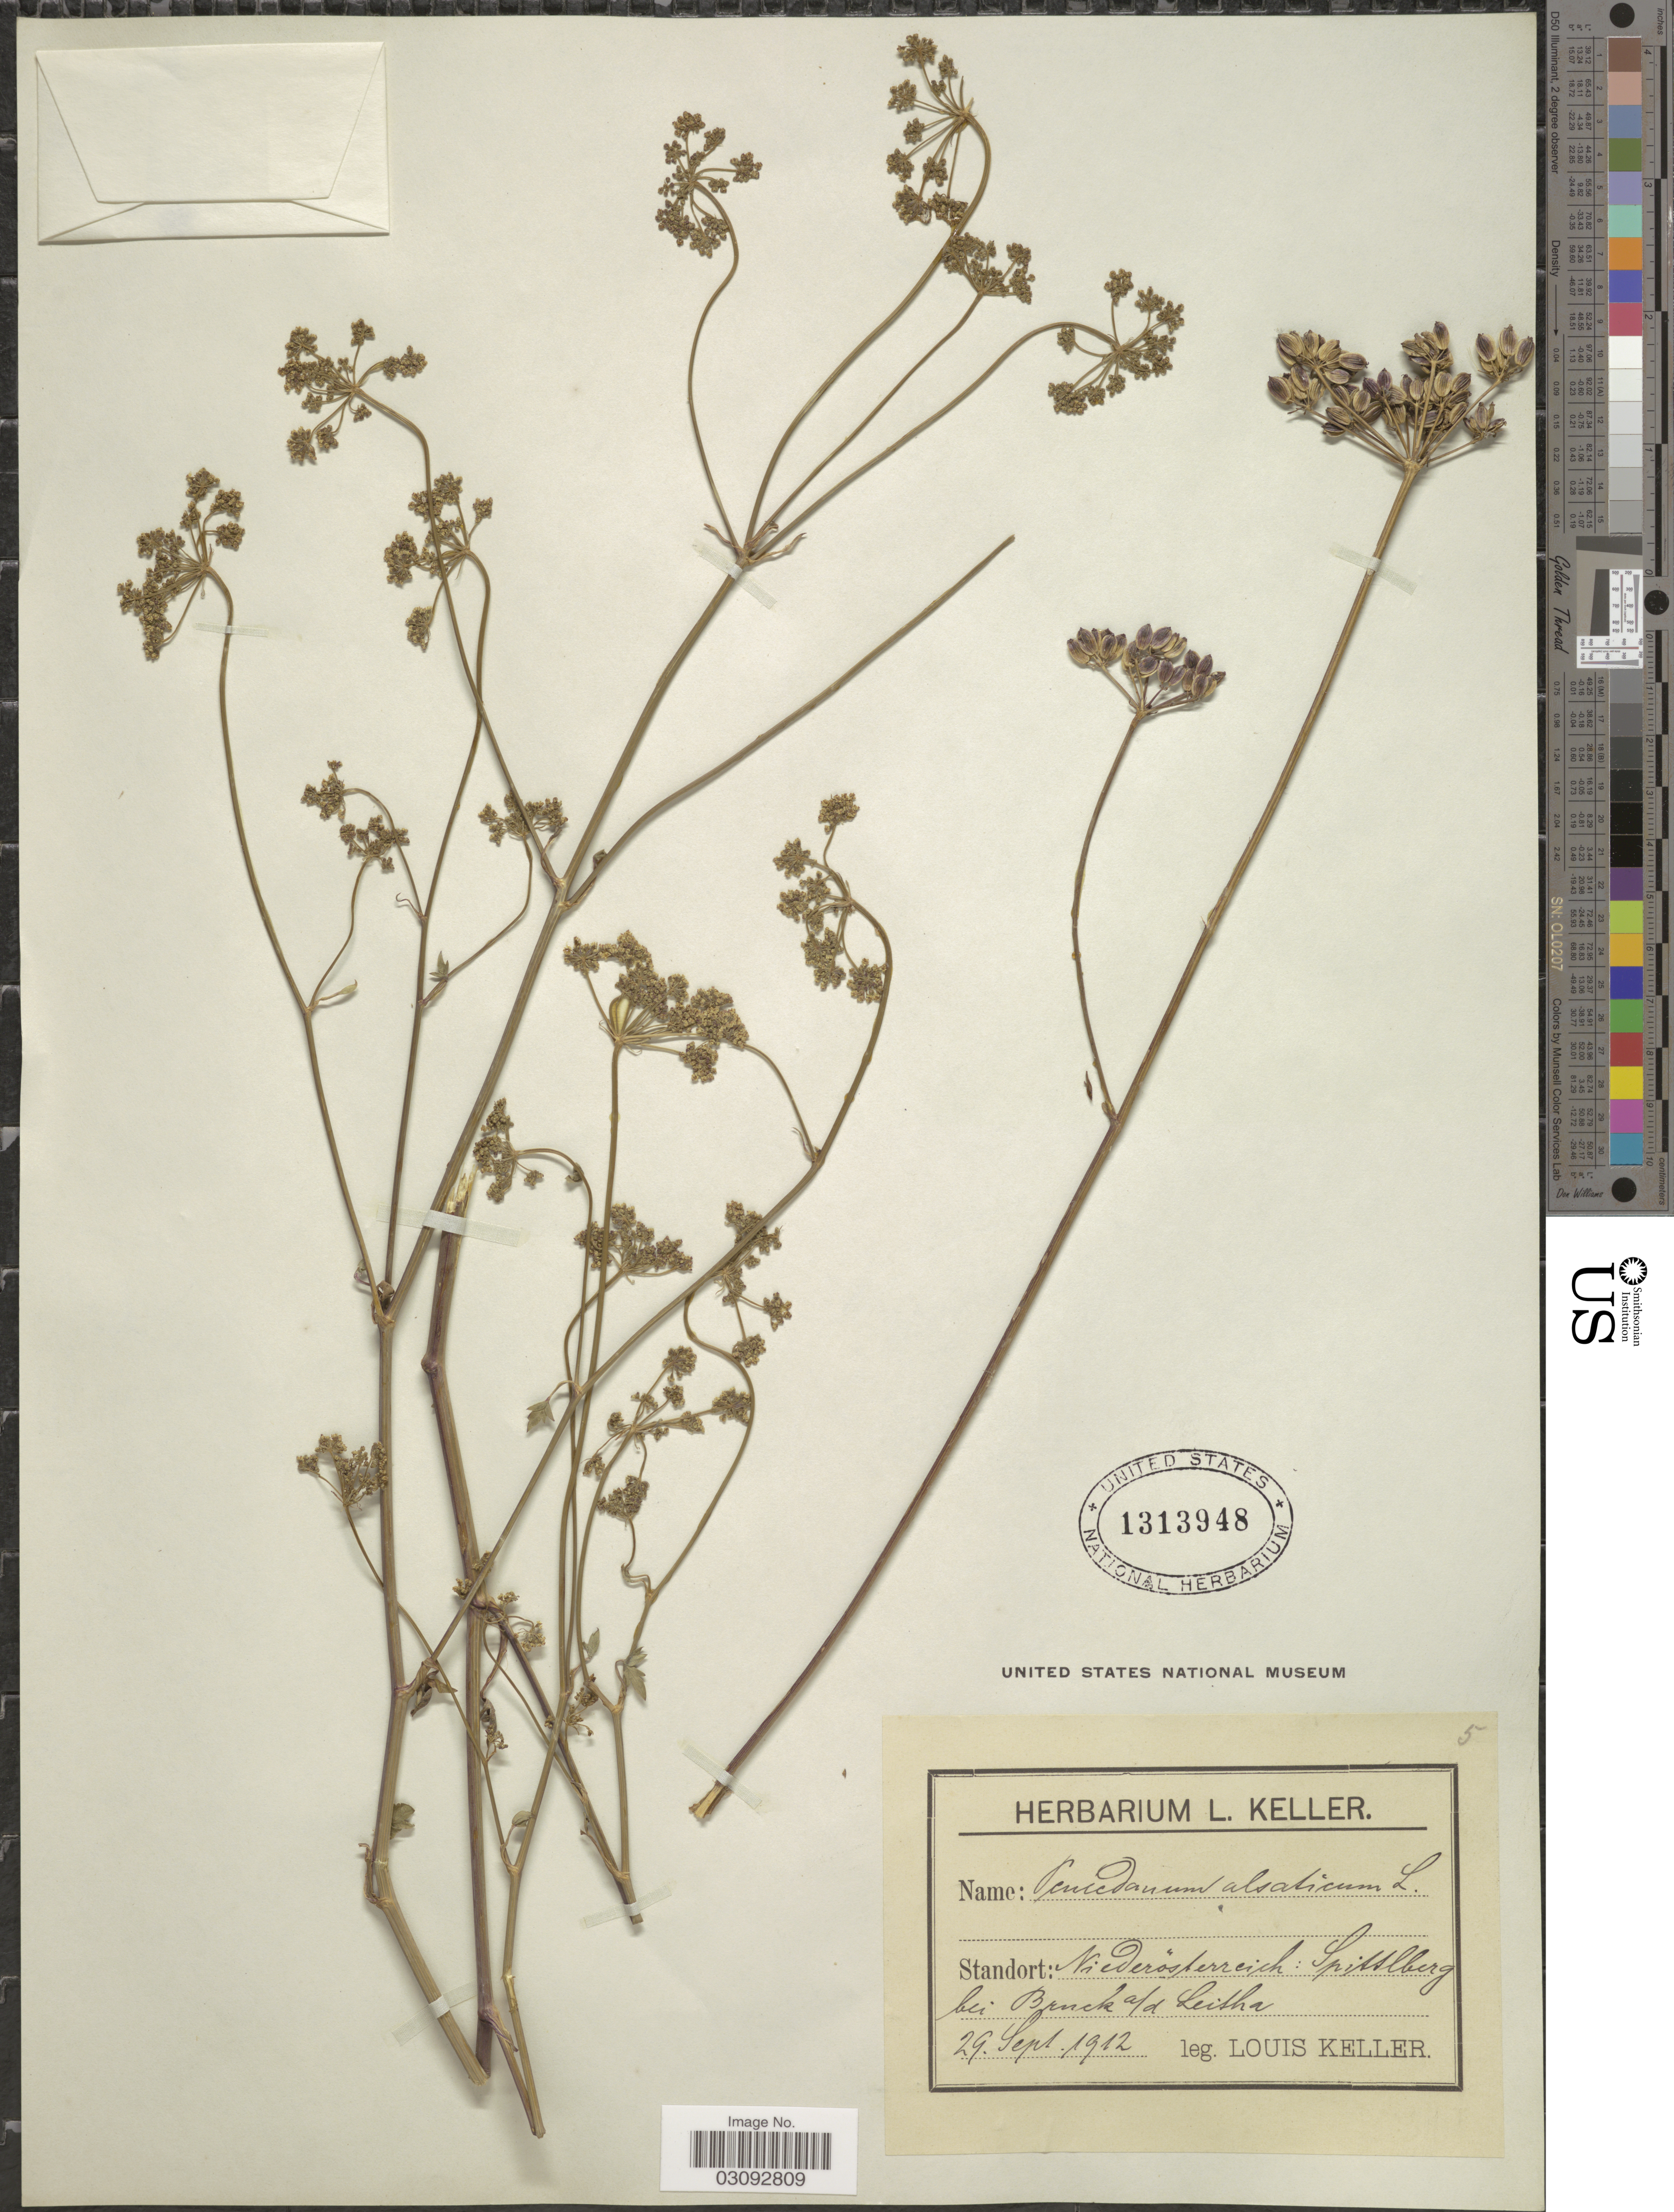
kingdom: Plantae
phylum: Tracheophyta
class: Magnoliopsida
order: Apiales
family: Apiaceae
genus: Peucedanum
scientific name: Peucedanum alsaticum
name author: L.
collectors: L. Keller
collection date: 1912-09-29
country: Austria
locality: Standort: Niederösterreich: Spittlberg bei Bruck a/d Leitha.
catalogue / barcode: US 1313948